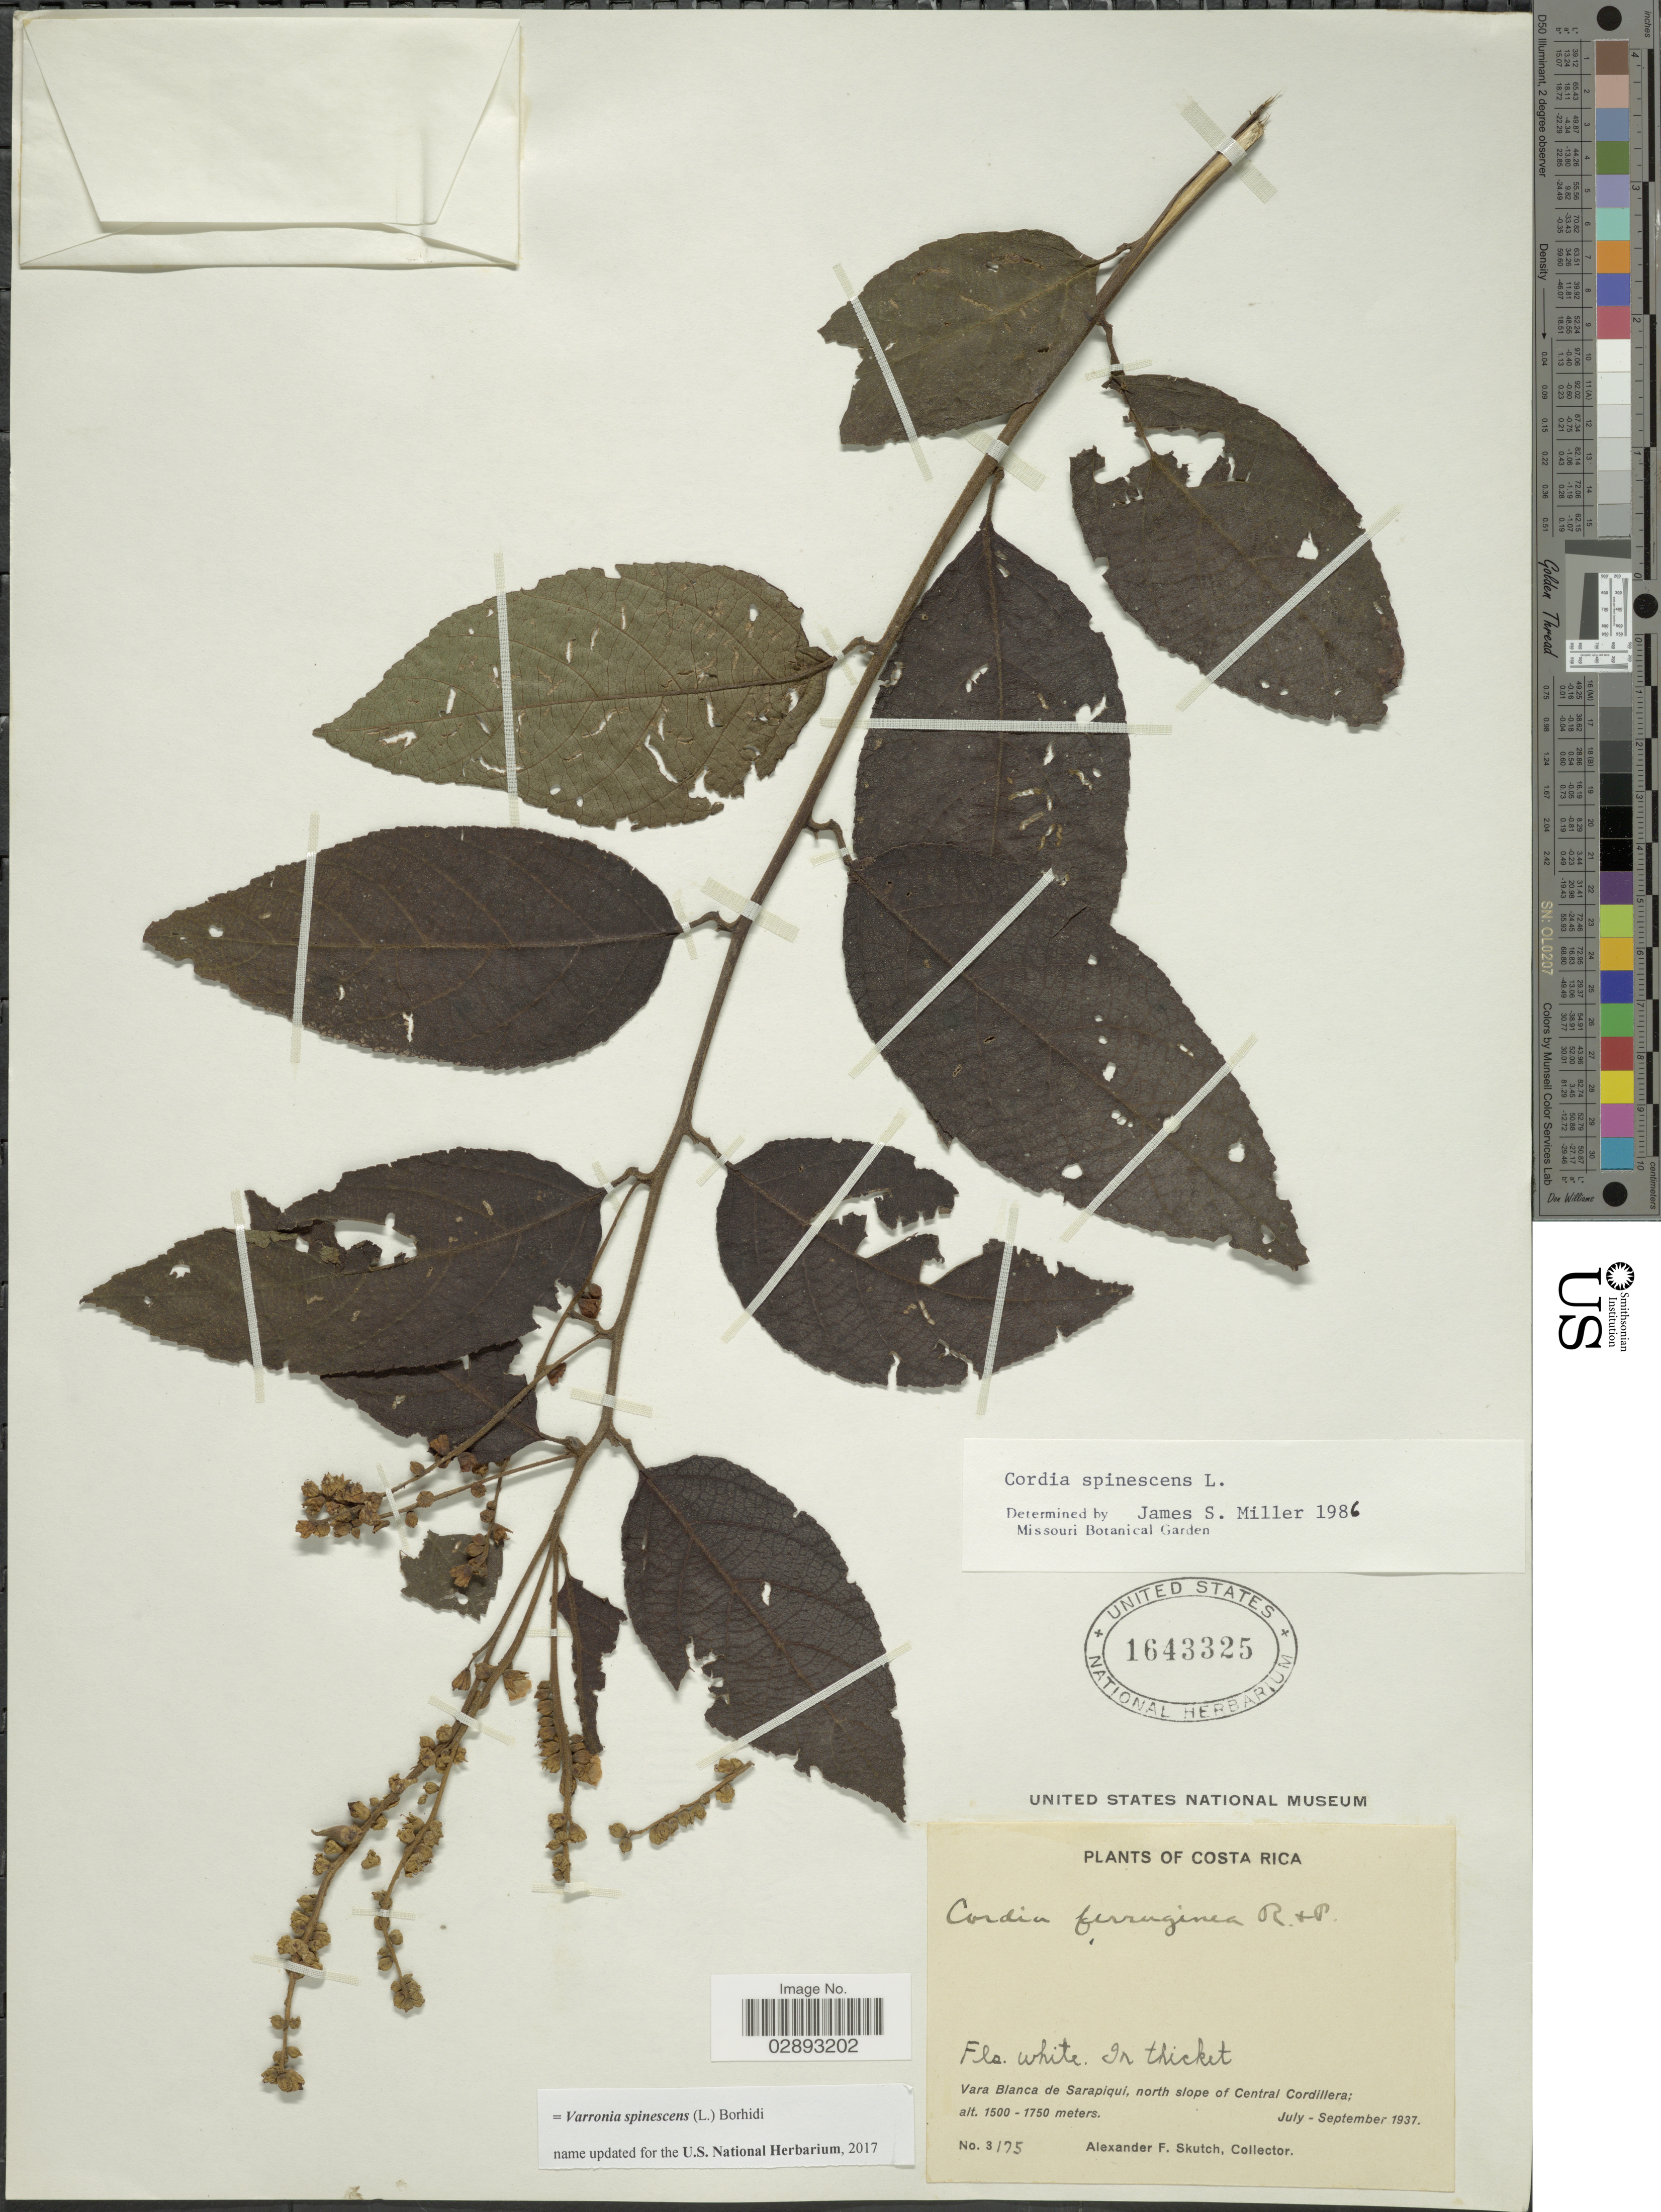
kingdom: Plantae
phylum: Tracheophyta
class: Magnoliopsida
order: Boraginales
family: Cordiaceae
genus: Varronia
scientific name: Varronia spinescens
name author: (L.) Borhidi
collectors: A. F. Skutch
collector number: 3175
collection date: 1937-07/1937-09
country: Costa Rica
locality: Vara Blanca de Sarapiqui, north slope of Central Cordillera.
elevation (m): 1500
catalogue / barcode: US 1643325